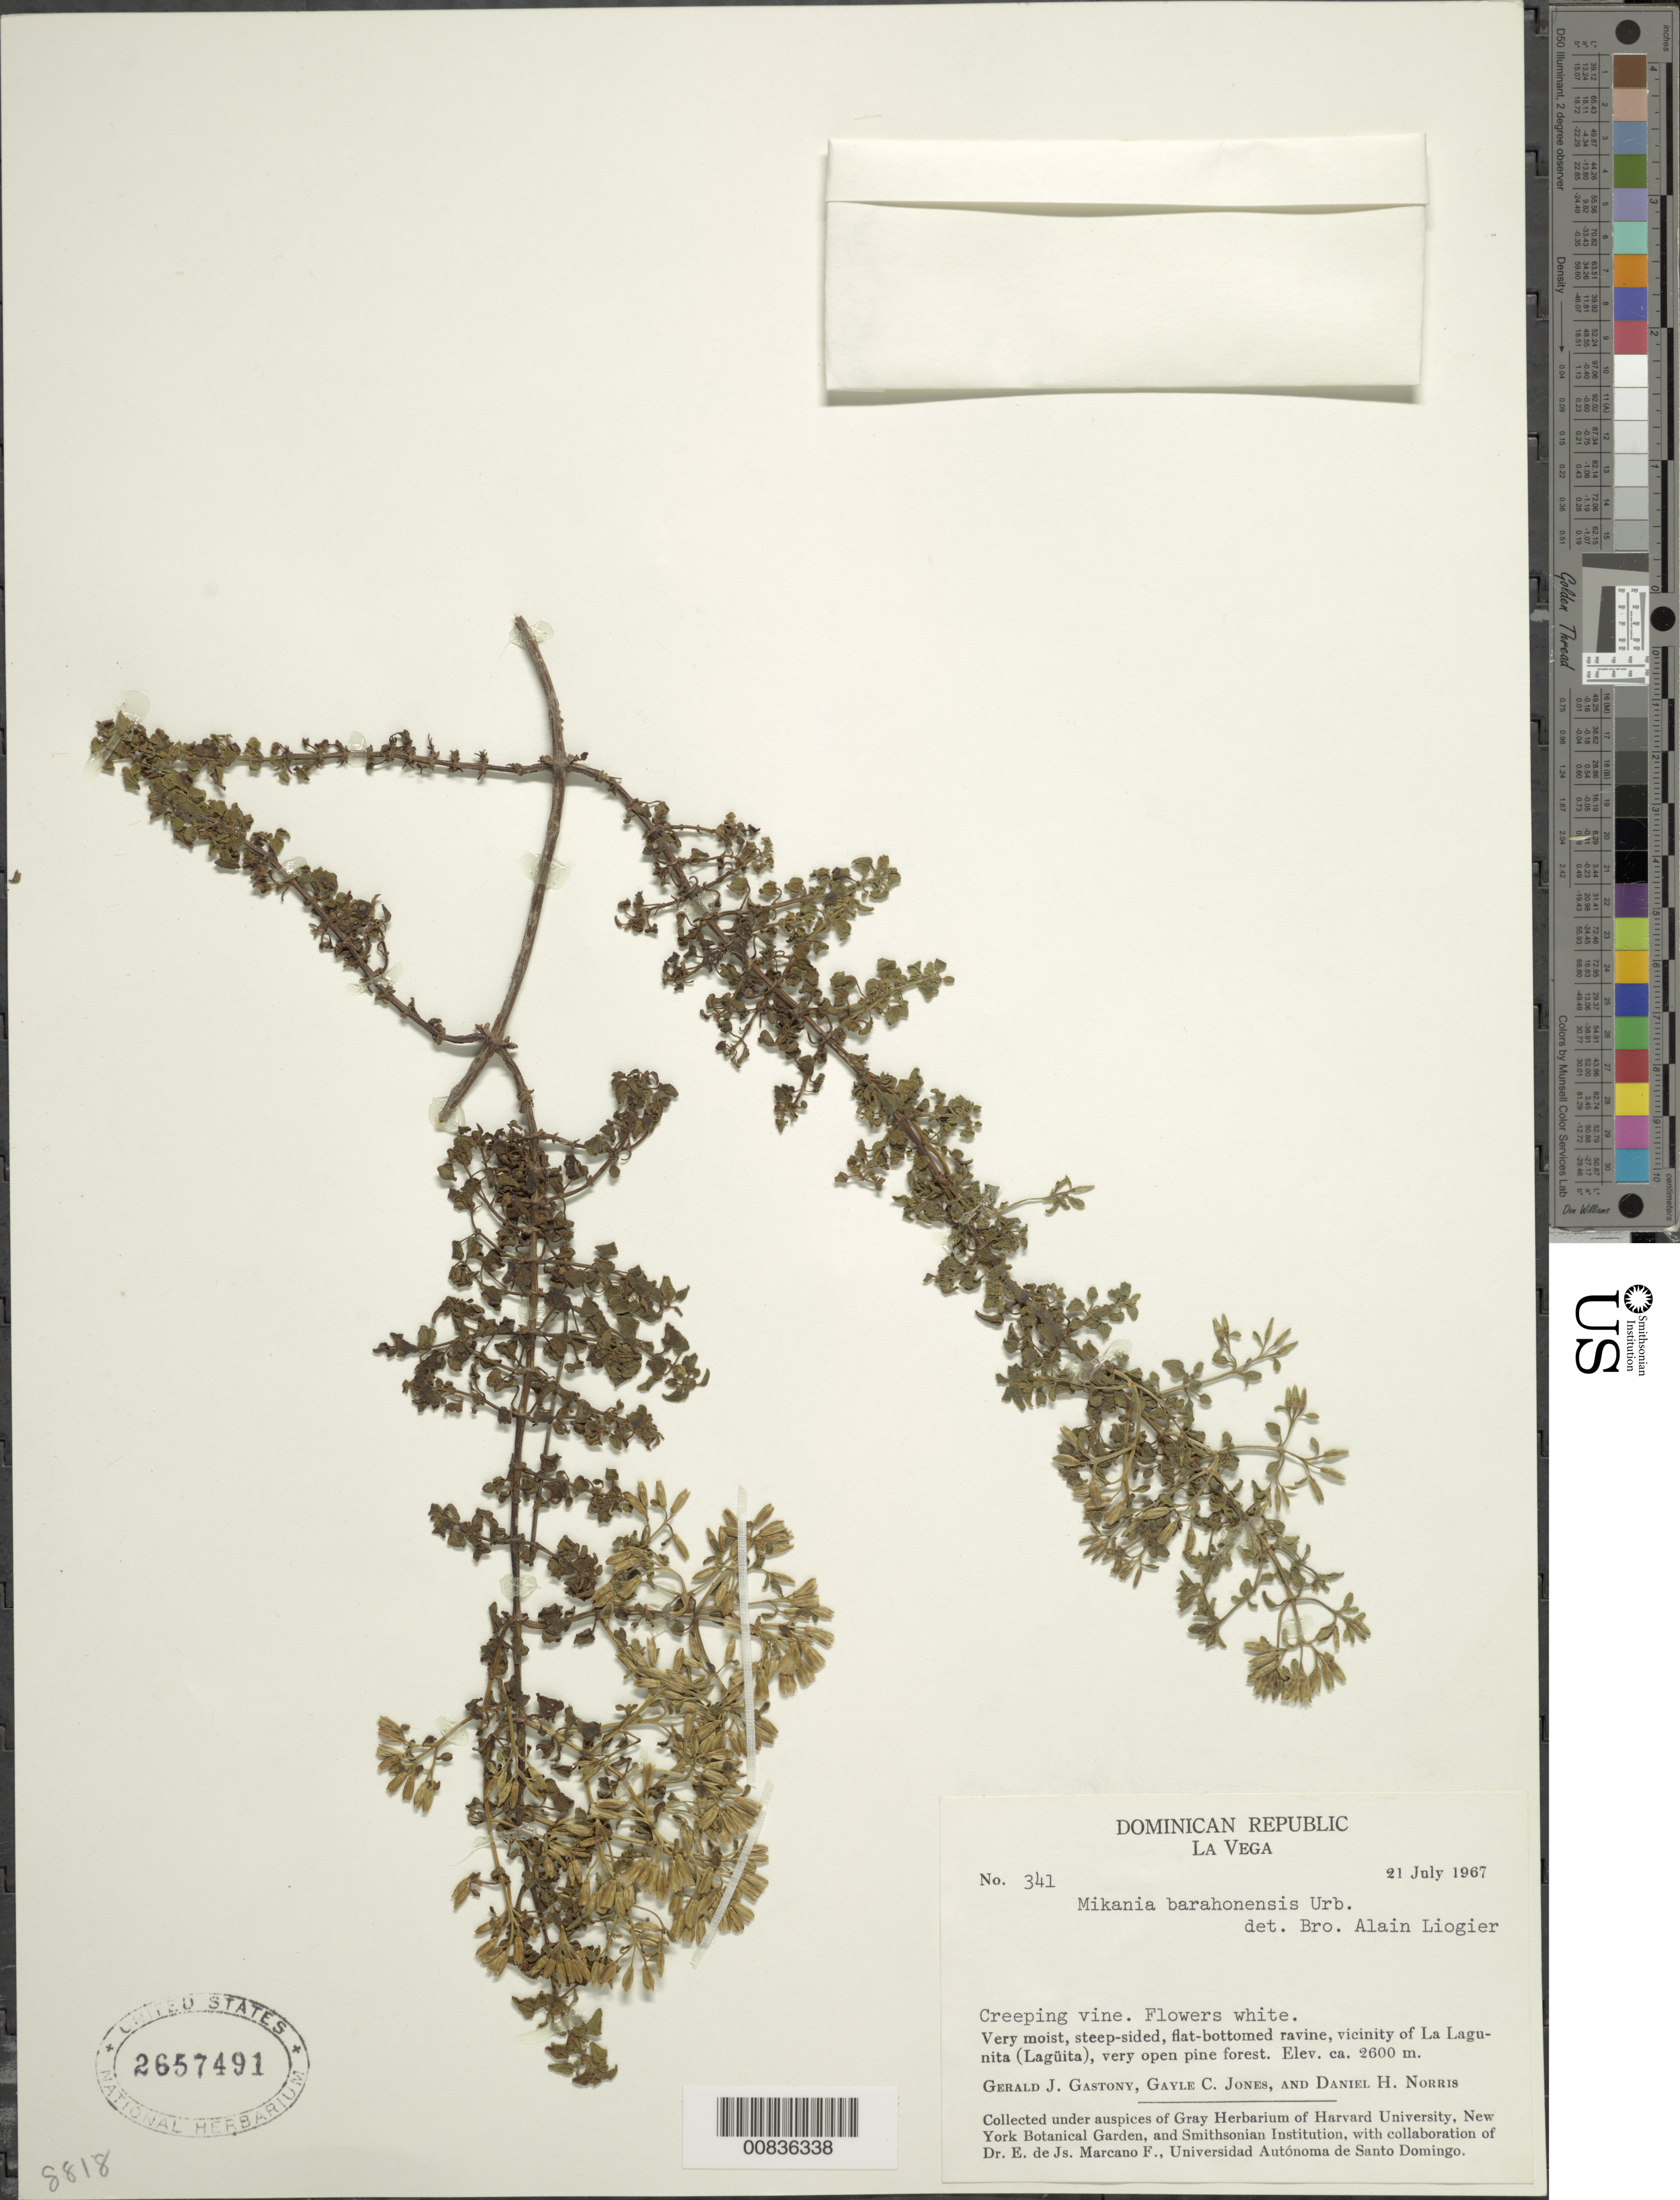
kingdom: Plantae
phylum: Tracheophyta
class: Magnoliopsida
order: Asterales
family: Asteraceae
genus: Mikania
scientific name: Mikania barahonensis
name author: Urb.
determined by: Liogier, Alain H.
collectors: G. Gastony, G. C. Jones & D. H. Norris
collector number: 341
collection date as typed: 21 Jul 1967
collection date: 1967-07-21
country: Dominican Republic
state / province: La Vega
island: Hispaniola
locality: Vicinity of La Lagunita (Lagüita)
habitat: Very moist, steep-sided, flat-bottomed ravine, in very open pine forest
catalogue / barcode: US 2657491